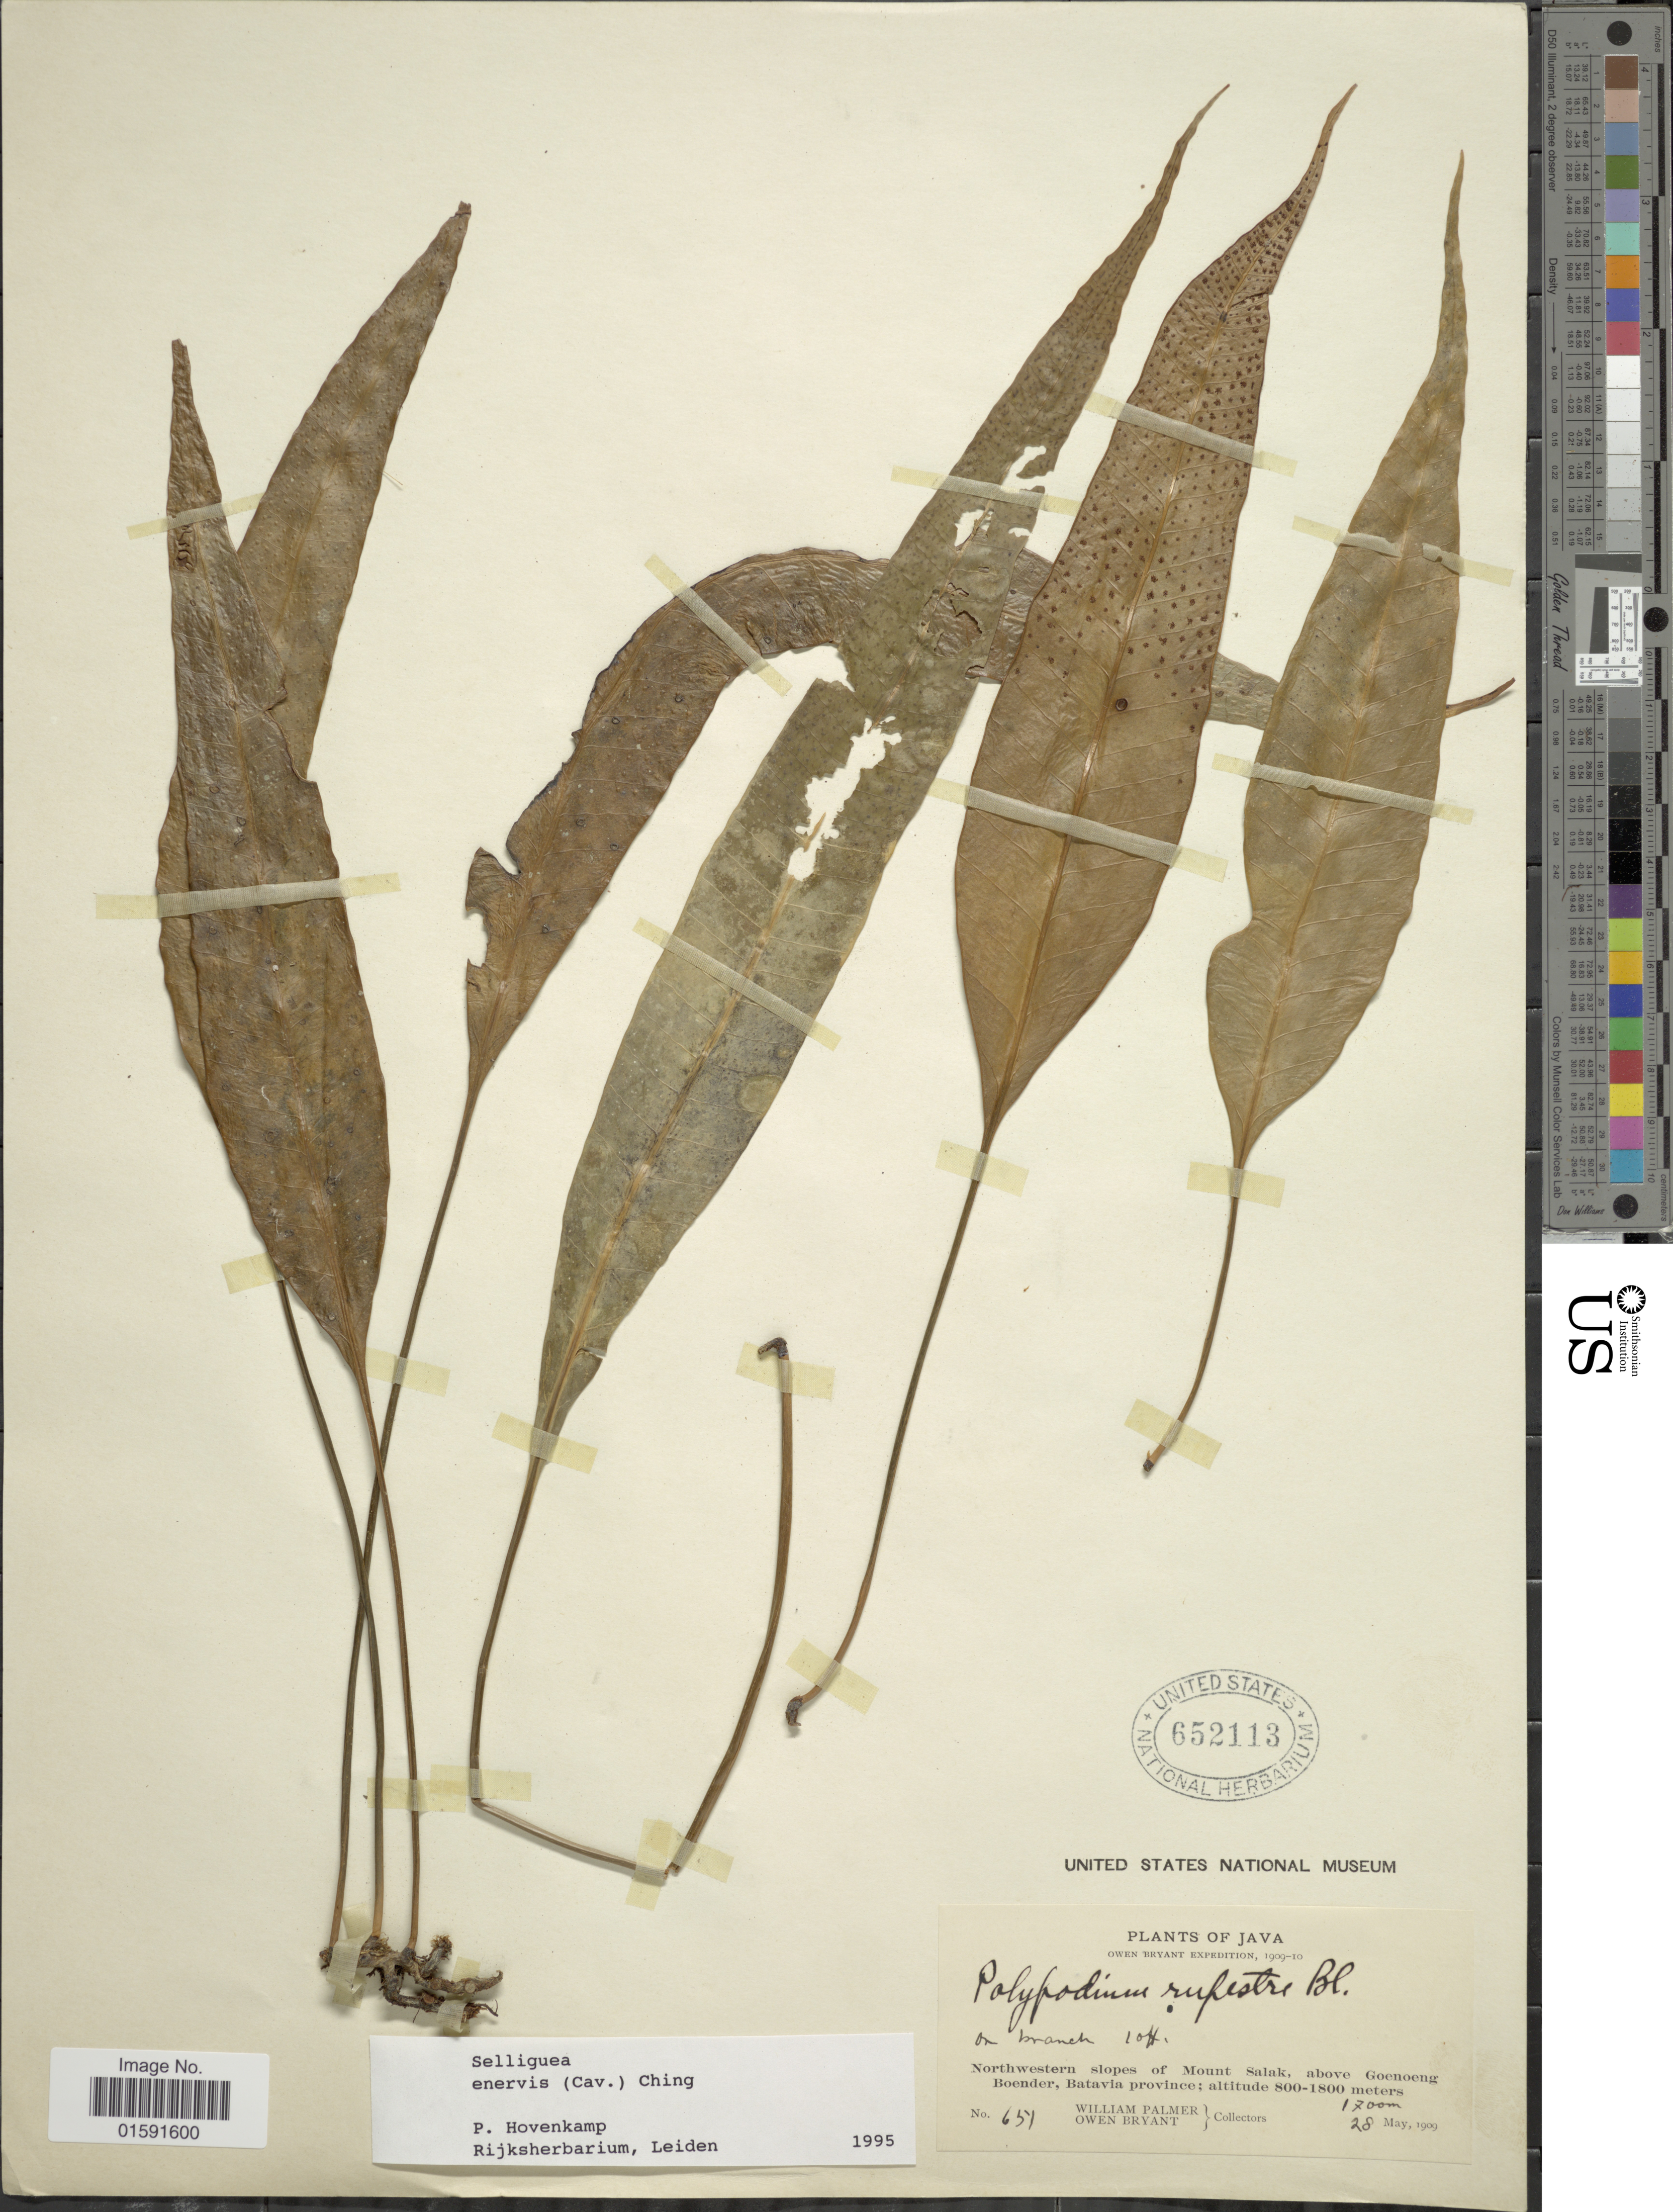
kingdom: Plantae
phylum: Tracheophyta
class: Polypodiopsida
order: Polypodiales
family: Polypodiaceae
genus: Selliguea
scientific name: Selliguea enervis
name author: (Cav.) Ching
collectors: W. Palmer & O. Bryant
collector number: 651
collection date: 1909-05-28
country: Indonesia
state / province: Java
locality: Northwestern slopes of Mount Salak, above Goenoeng Boender, Batavia Province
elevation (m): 1700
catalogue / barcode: US 652113